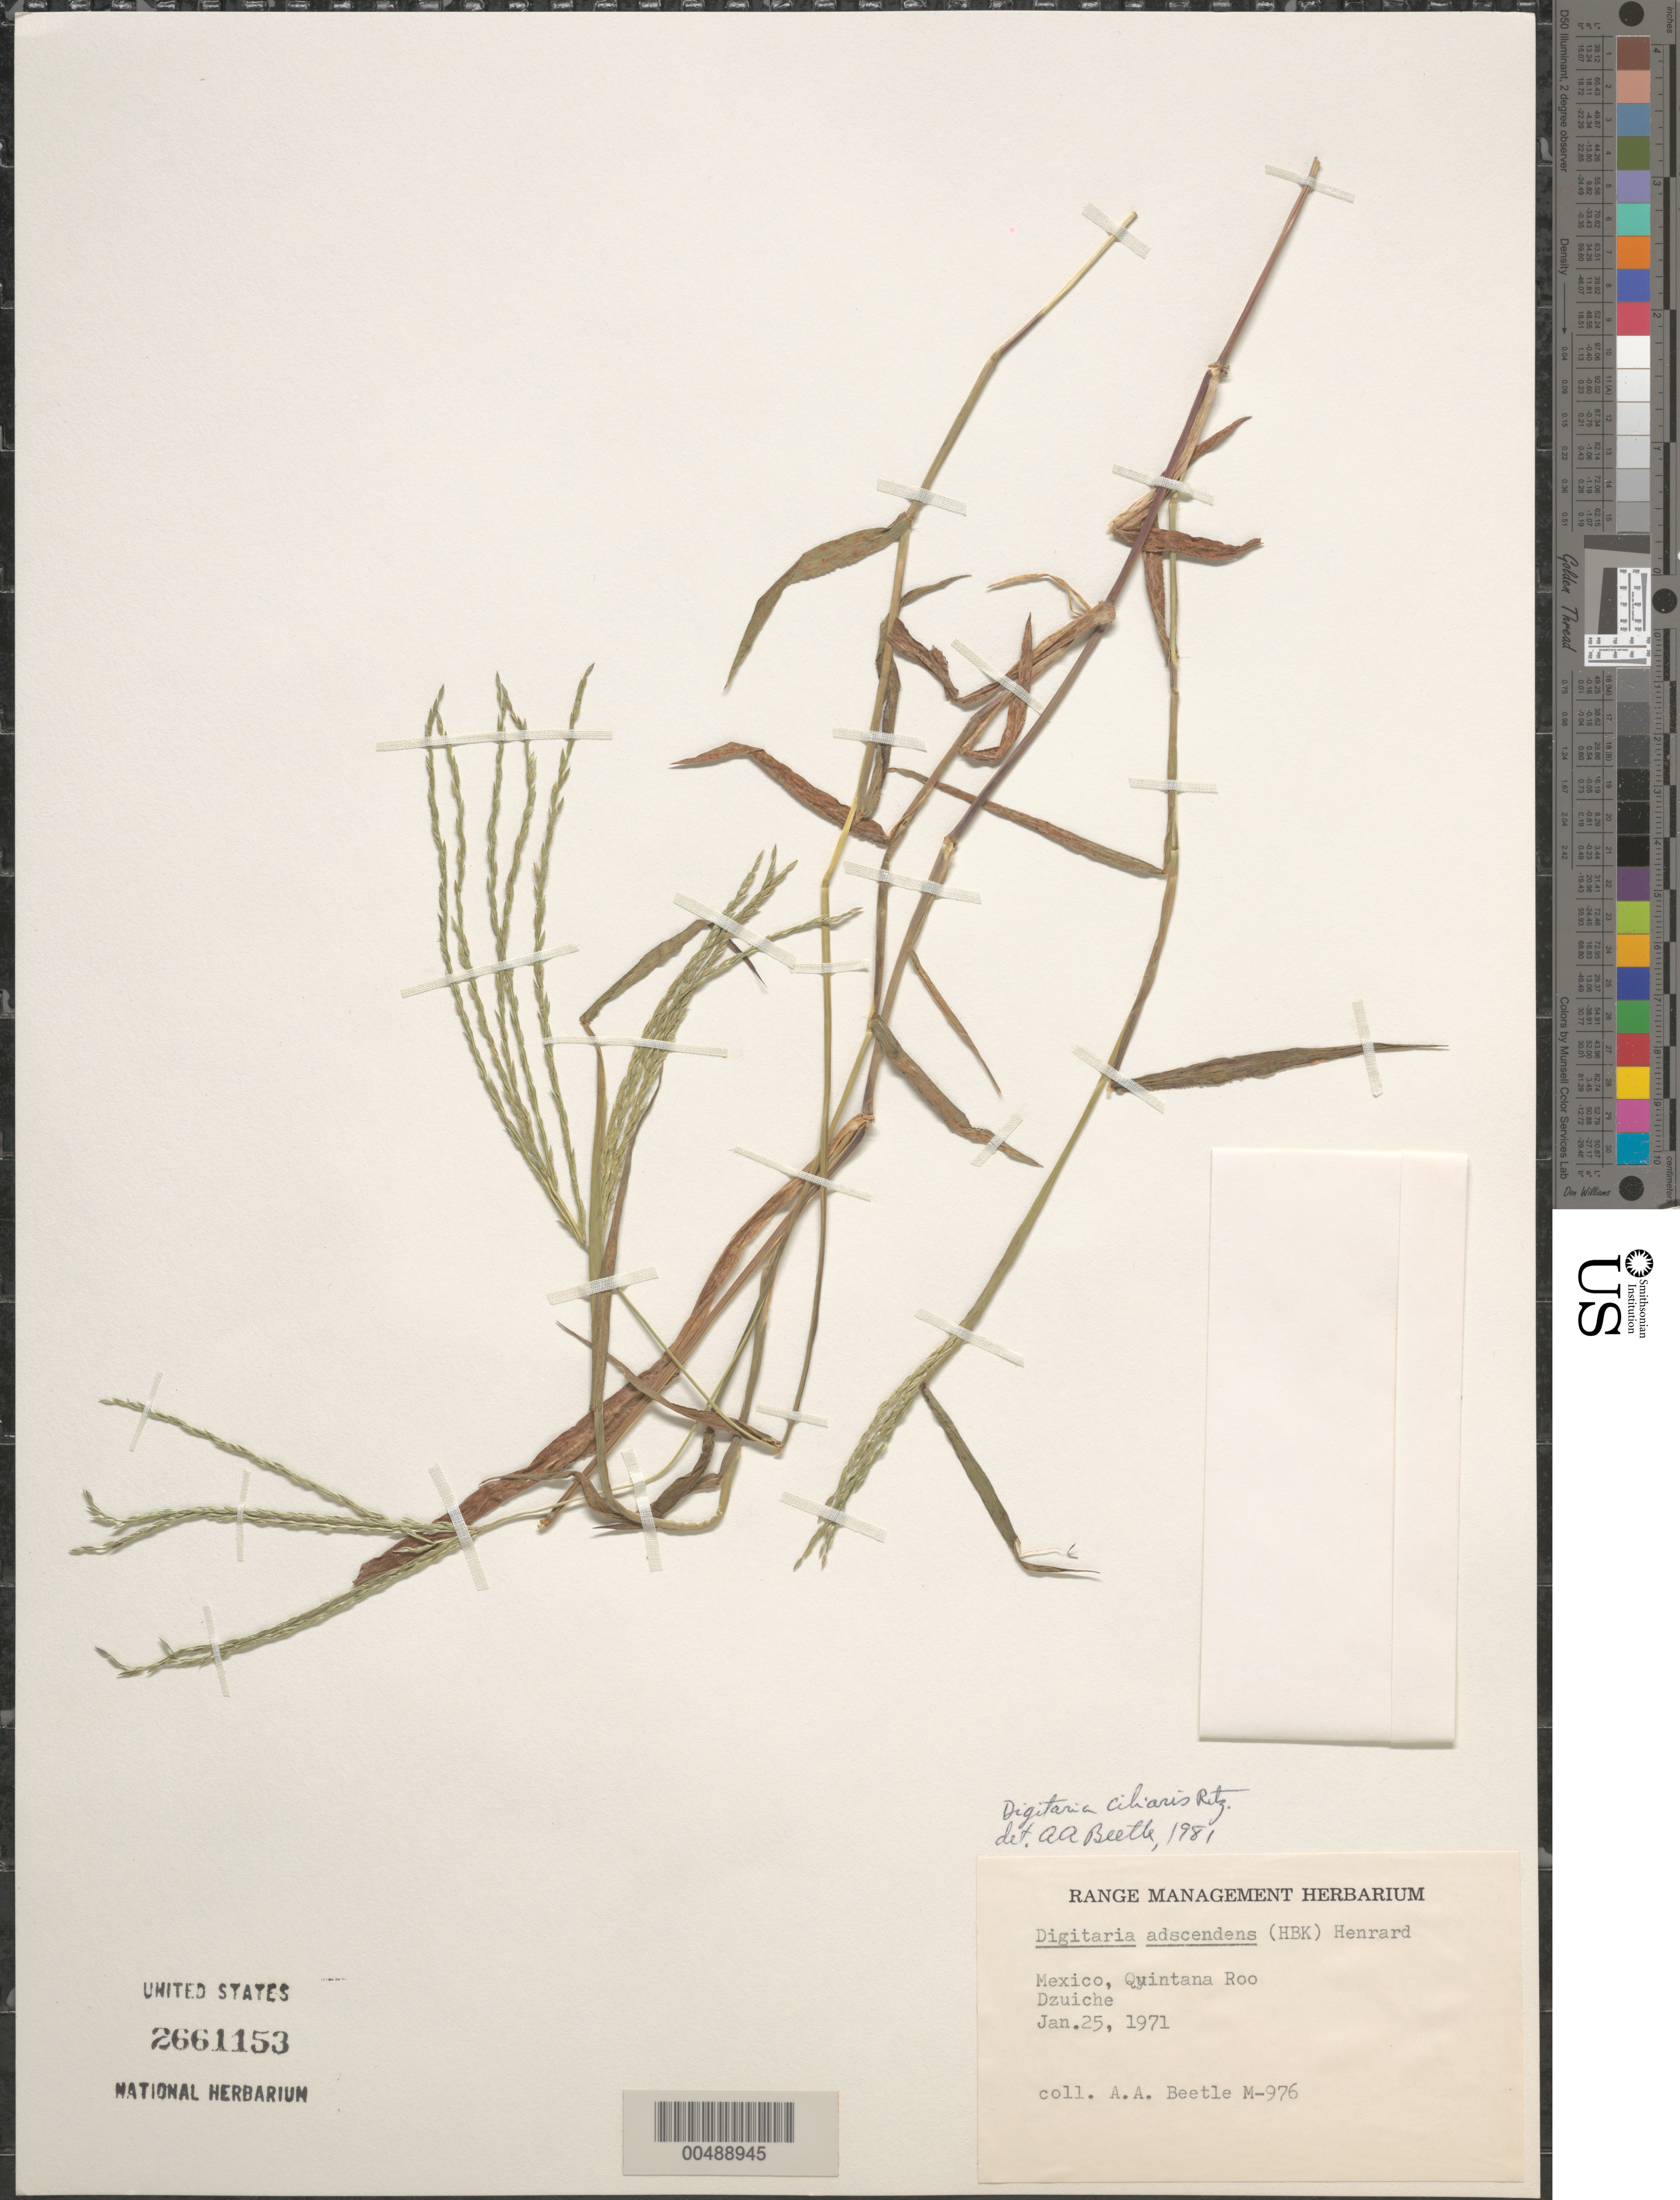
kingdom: Plantae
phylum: Tracheophyta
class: Liliopsida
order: Poales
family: Poaceae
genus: Digitaria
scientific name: Digitaria adscendens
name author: (Kunth) Henr.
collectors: A. A. Beetle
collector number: M-976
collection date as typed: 25 Jan 1971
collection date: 1971-01-25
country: Mexico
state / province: Quintana Roo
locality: Dzuiche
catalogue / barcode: US 2661153